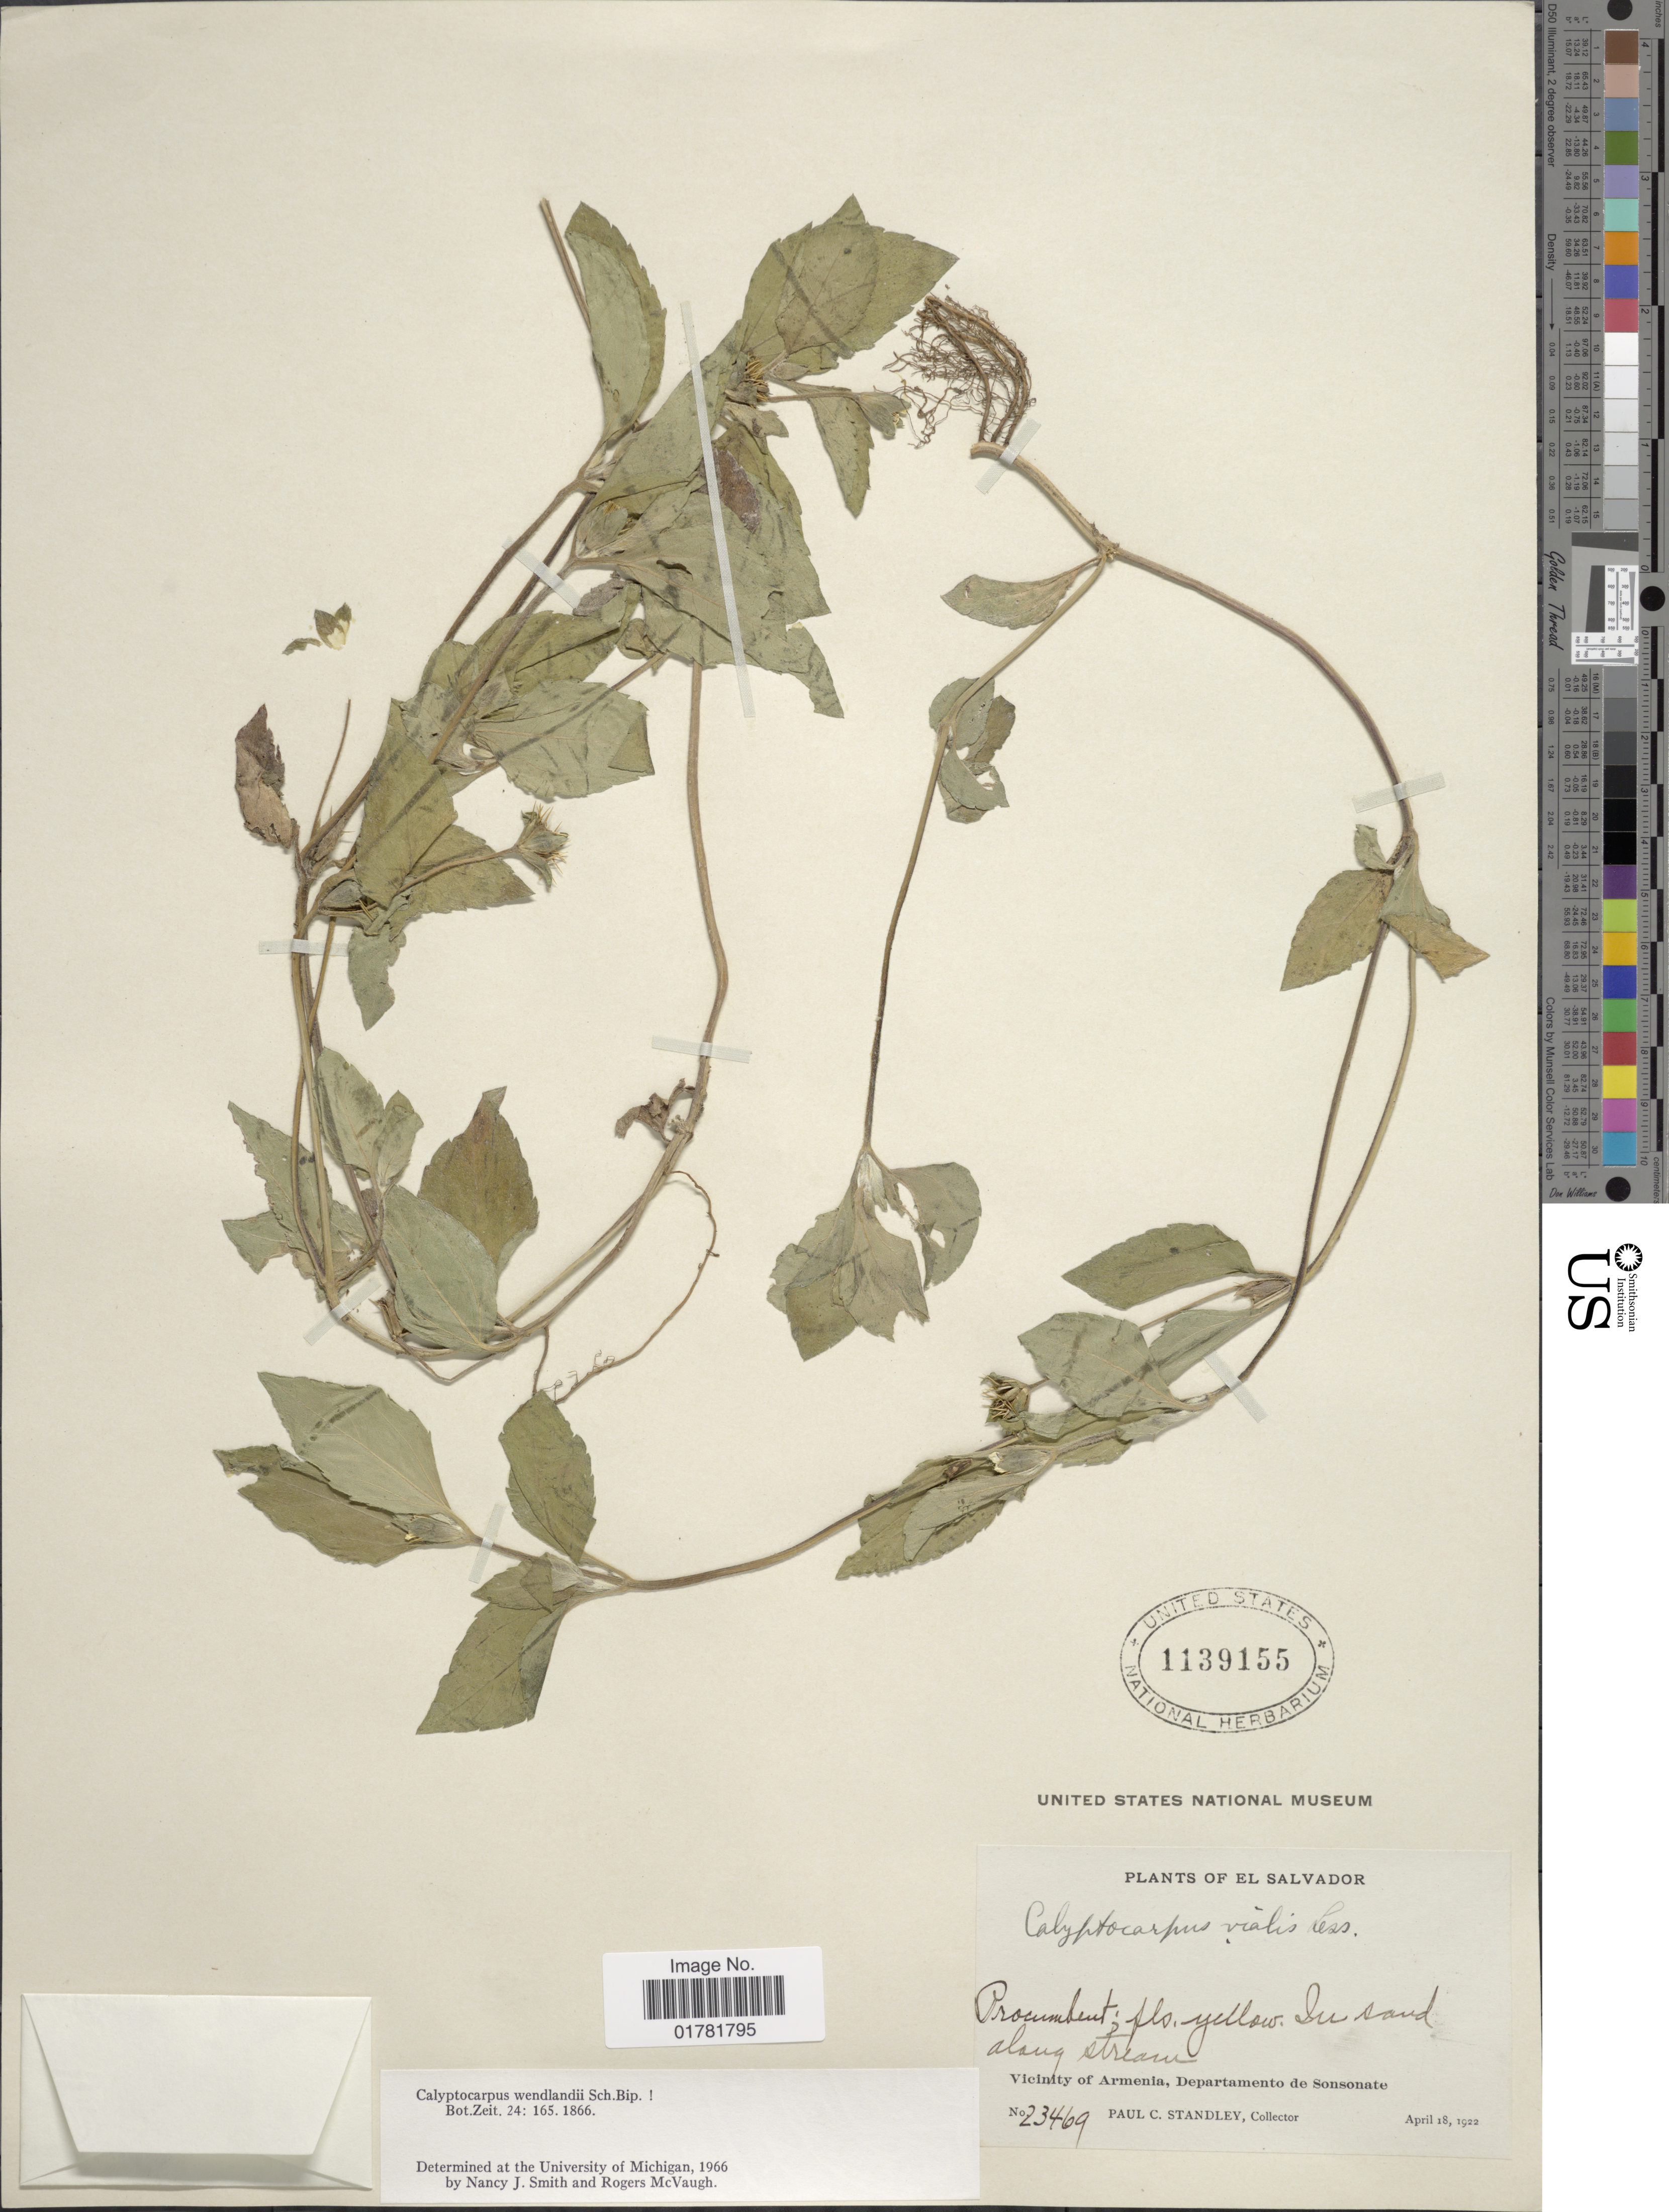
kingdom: Plantae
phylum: Tracheophyta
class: Magnoliopsida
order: Asterales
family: Asteraceae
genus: Calyptocarpus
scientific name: Calyptocarpus wendlandii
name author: Sch. Bip.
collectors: P. C. Standley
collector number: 23469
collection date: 1922-04-18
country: El Salvador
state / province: Sonsonate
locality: In sand along stream, Vicinity of Armenia, Departamento de Sonsonate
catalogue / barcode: US 1139155